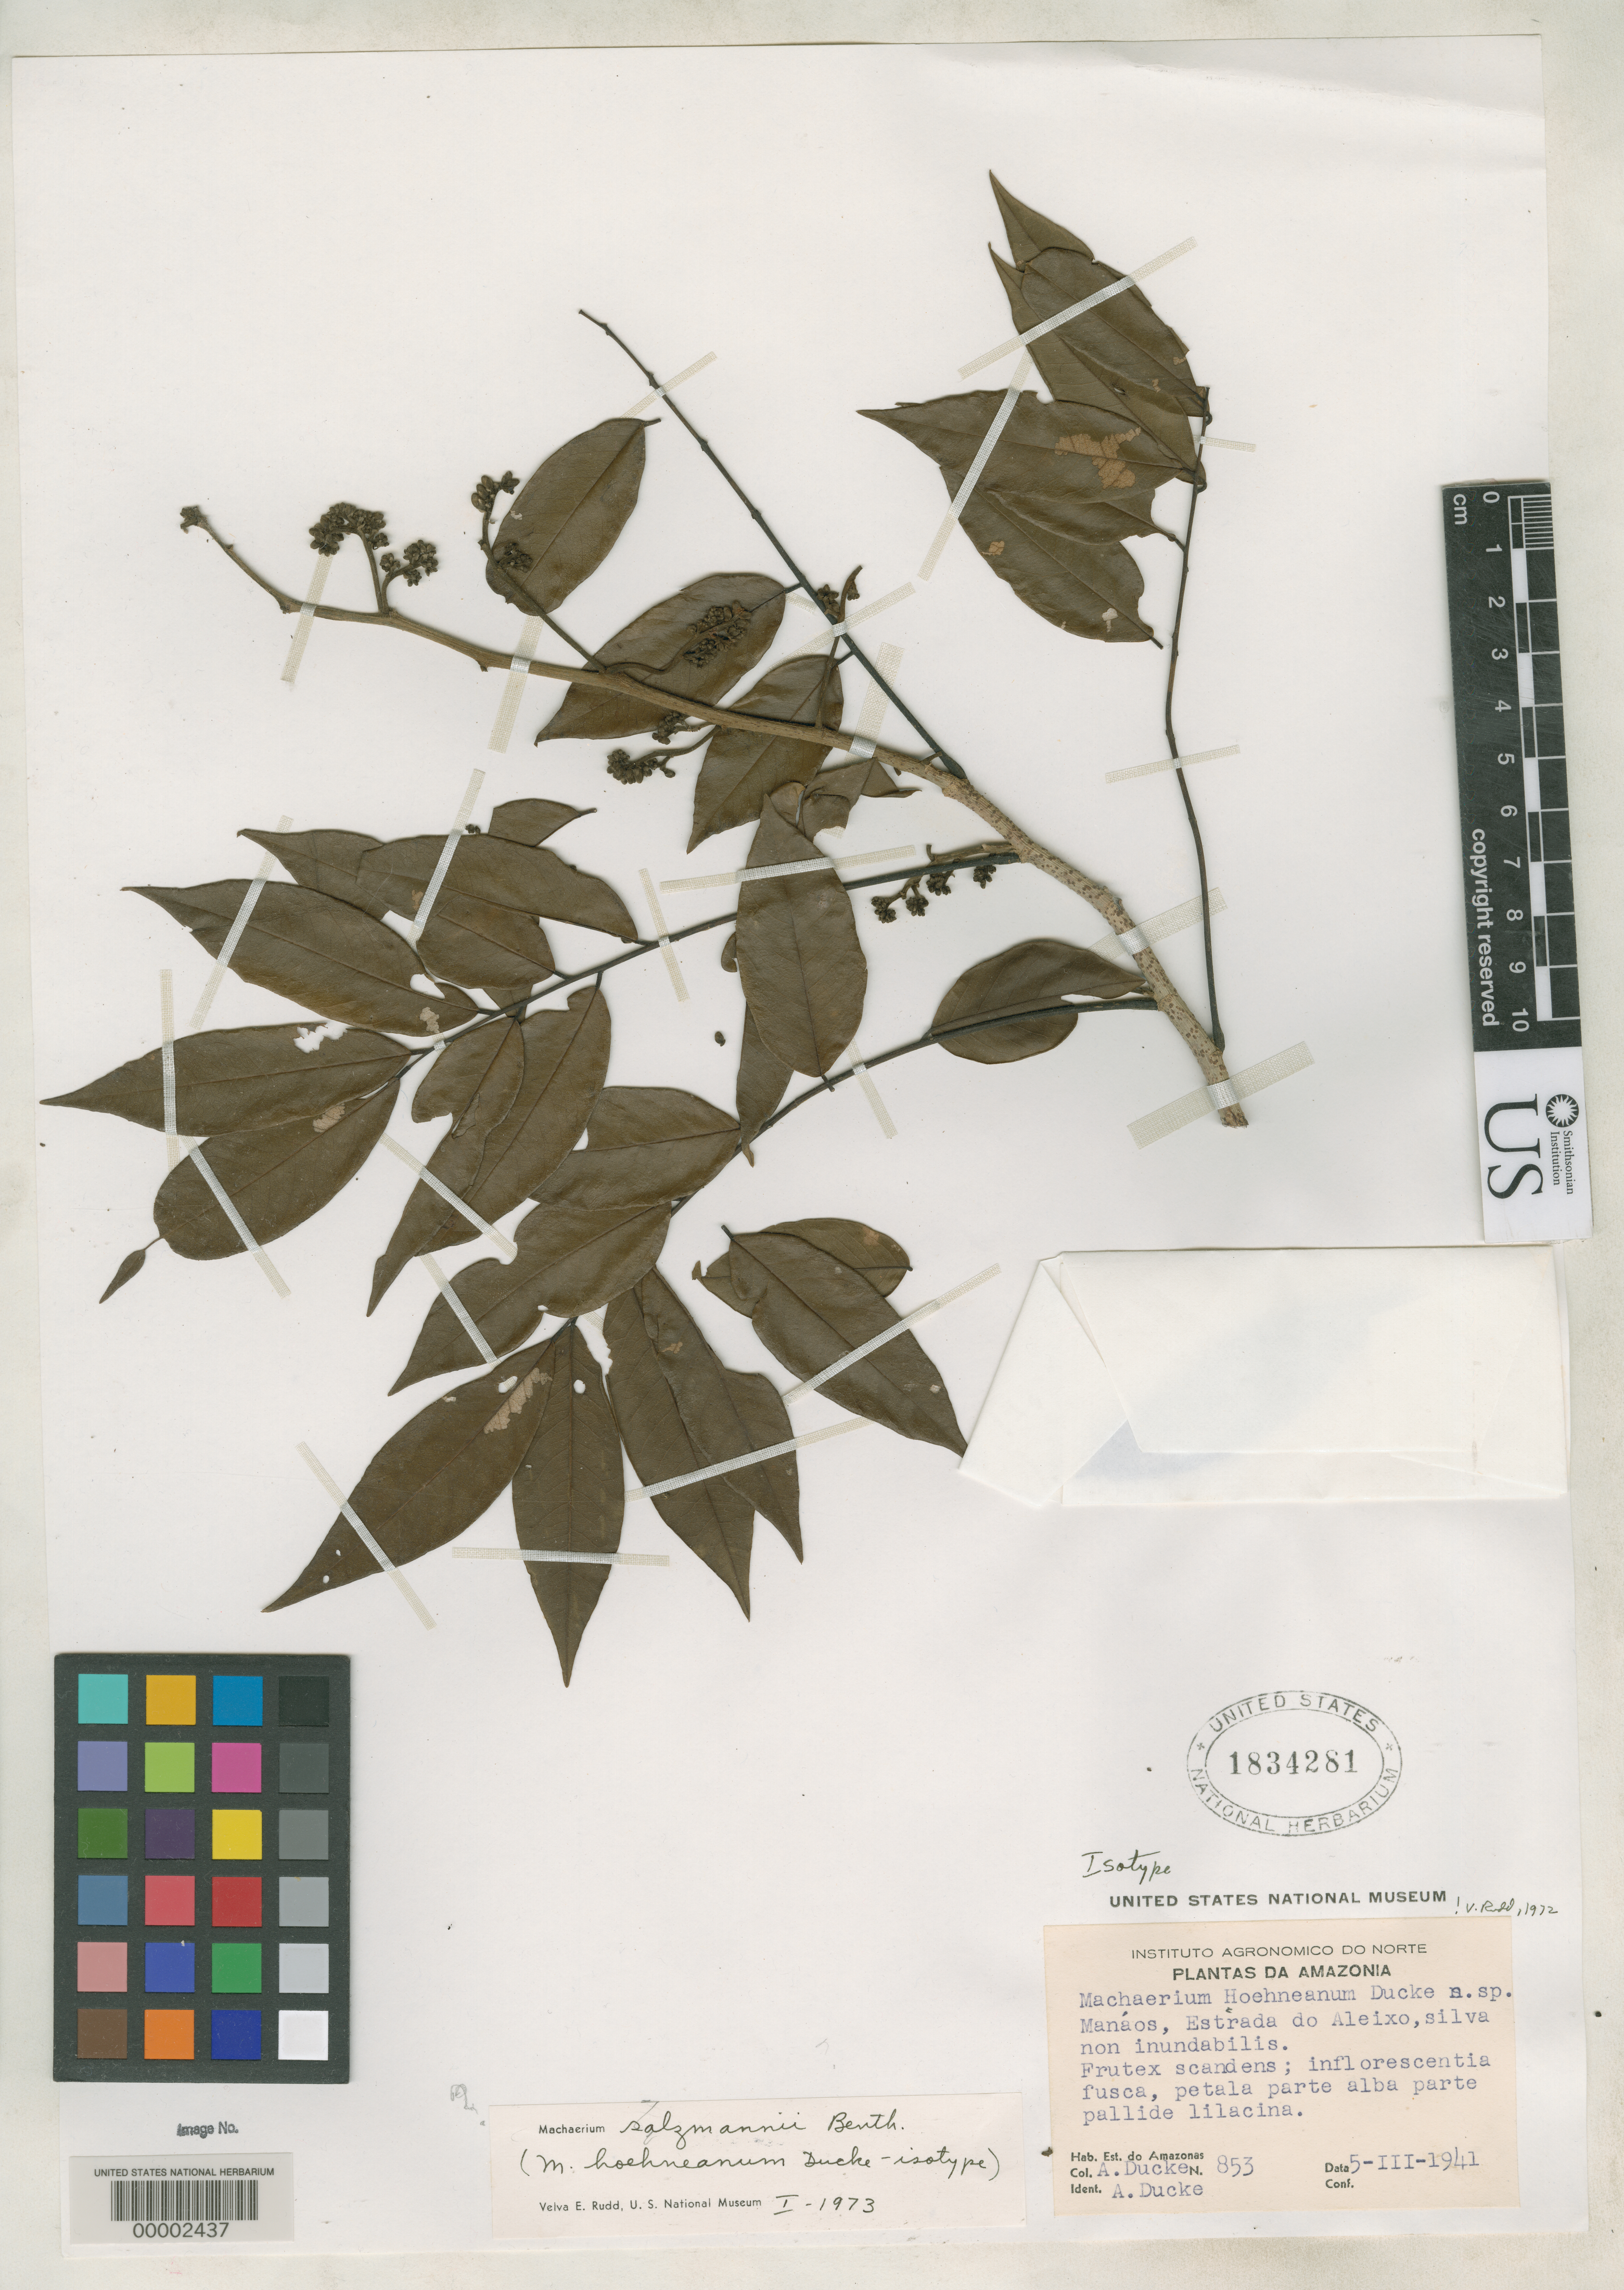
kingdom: Plantae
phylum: Tracheophyta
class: Magnoliopsida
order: Fabales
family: Fabaceae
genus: Machaerium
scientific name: Machaerium hoehneanum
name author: Ducke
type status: Isotype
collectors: A. Ducke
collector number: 853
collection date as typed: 05 Mar 1941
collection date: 1941-03-05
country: Brazil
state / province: Amazonas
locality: Manaos.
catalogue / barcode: US 1834281